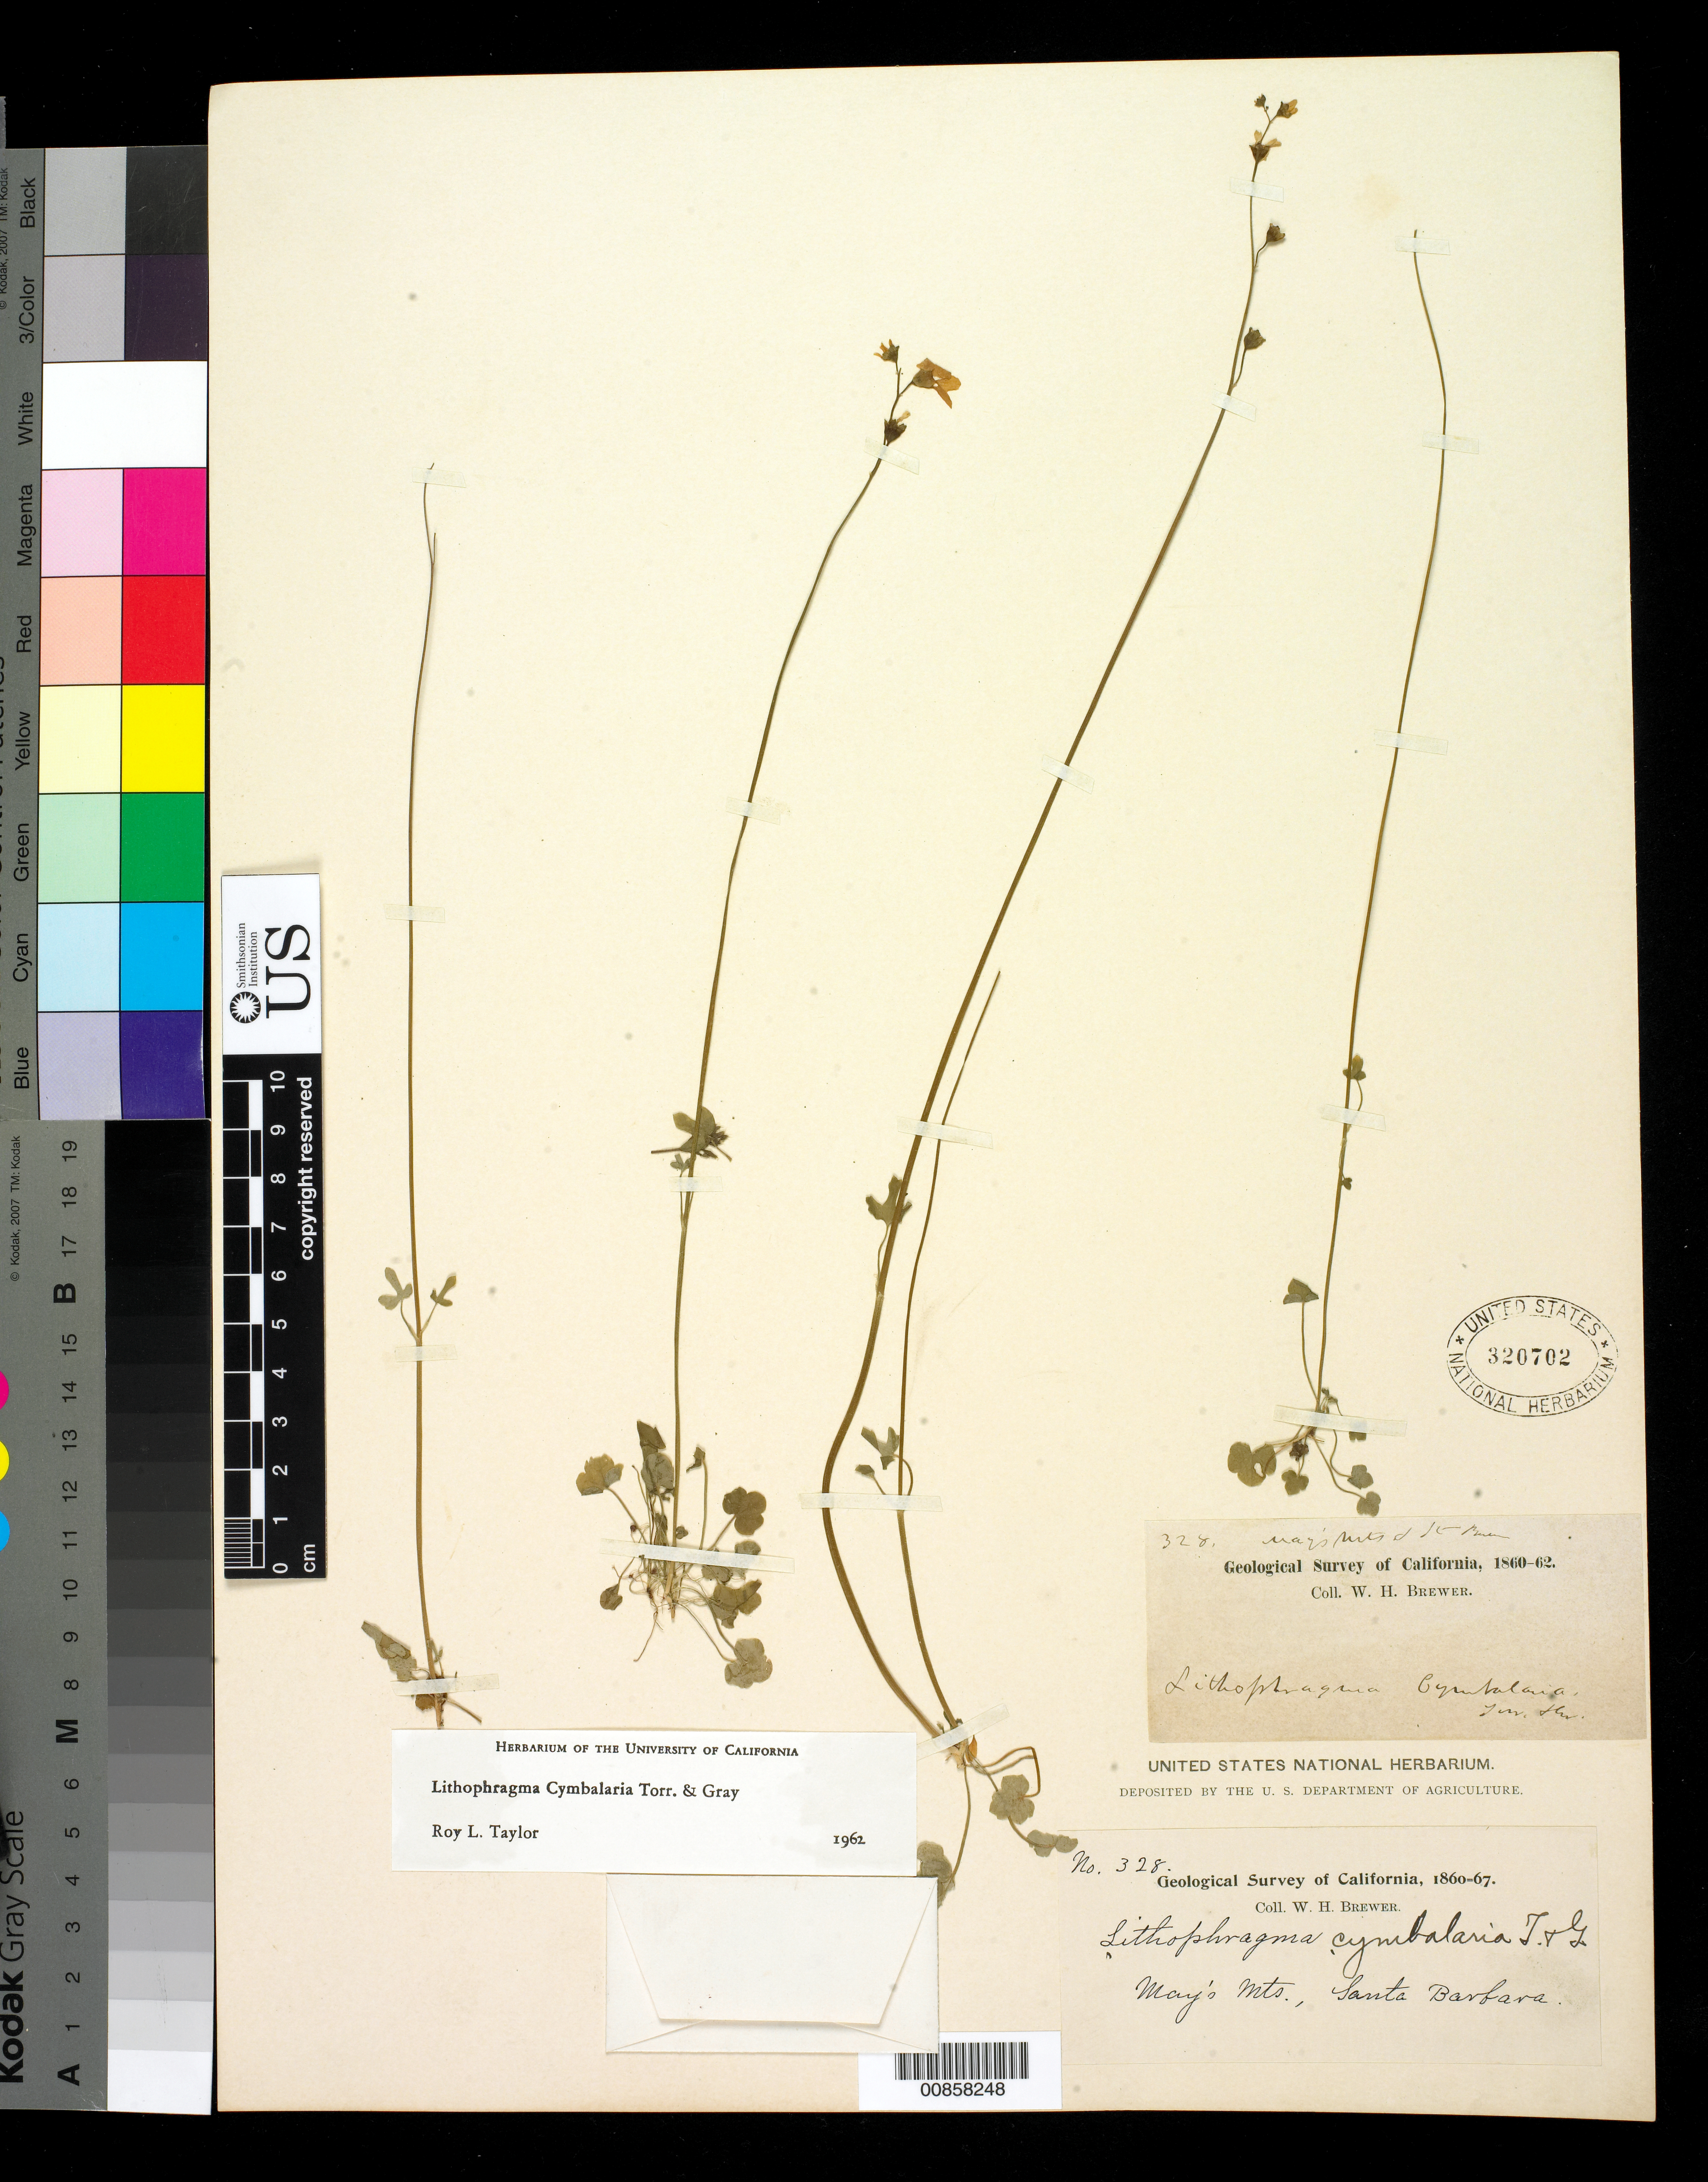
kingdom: Plantae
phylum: Tracheophyta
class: Magnoliopsida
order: Saxifragales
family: Saxifragaceae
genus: Lithophragma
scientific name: Lithophragma cymbalaria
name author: Torr. & A. Gray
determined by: Taylor, R. L.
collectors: W. H. Brewer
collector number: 328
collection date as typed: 1860 to -- --- 1867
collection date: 1860/1867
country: United States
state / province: California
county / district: Santa Barbara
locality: Mary's Mts., Santa Barbara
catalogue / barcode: US 320702